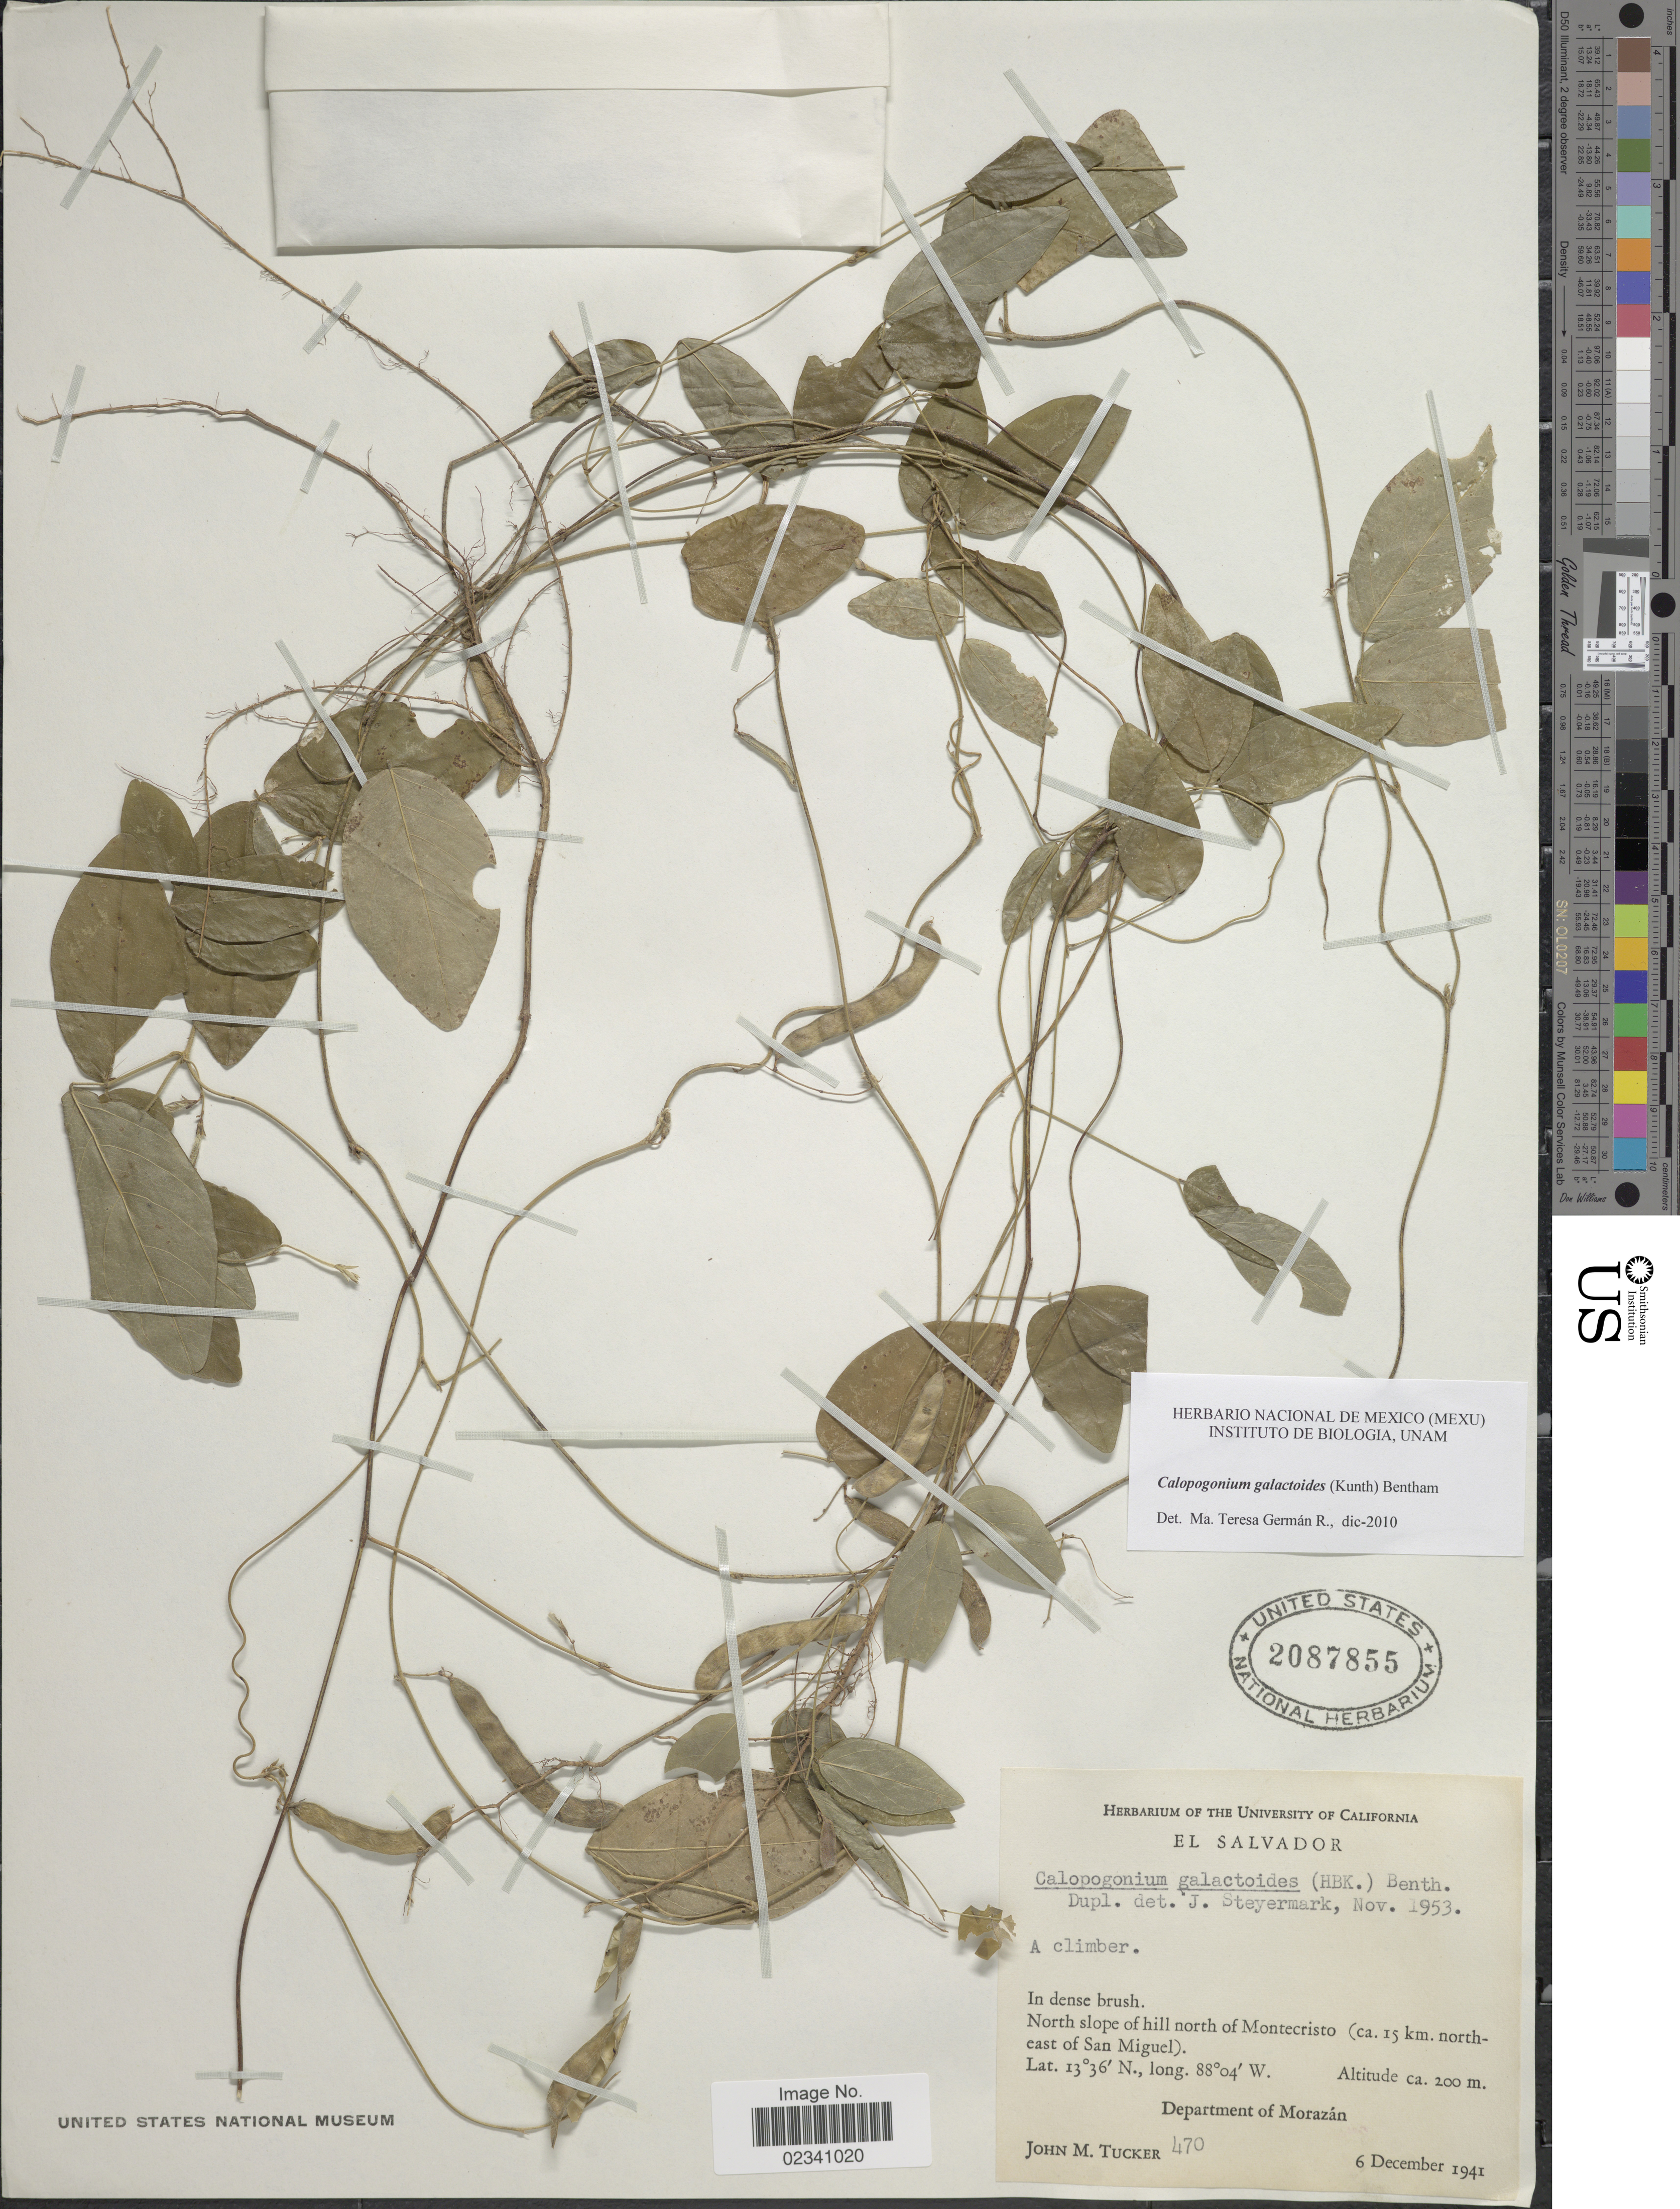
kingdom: Plantae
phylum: Tracheophyta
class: Magnoliopsida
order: Fabales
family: Fabaceae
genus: Calopogonium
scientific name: Calopogonium galactioides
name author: (Kunth) Hemsl.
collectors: J. M. Tucker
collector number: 470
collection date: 1941-12-06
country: El Salvador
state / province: Morazan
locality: North slope hill north of Montecristo (ca. 15 km. north of San Miguel), Department of Morazan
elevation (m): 200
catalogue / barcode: US 2087855